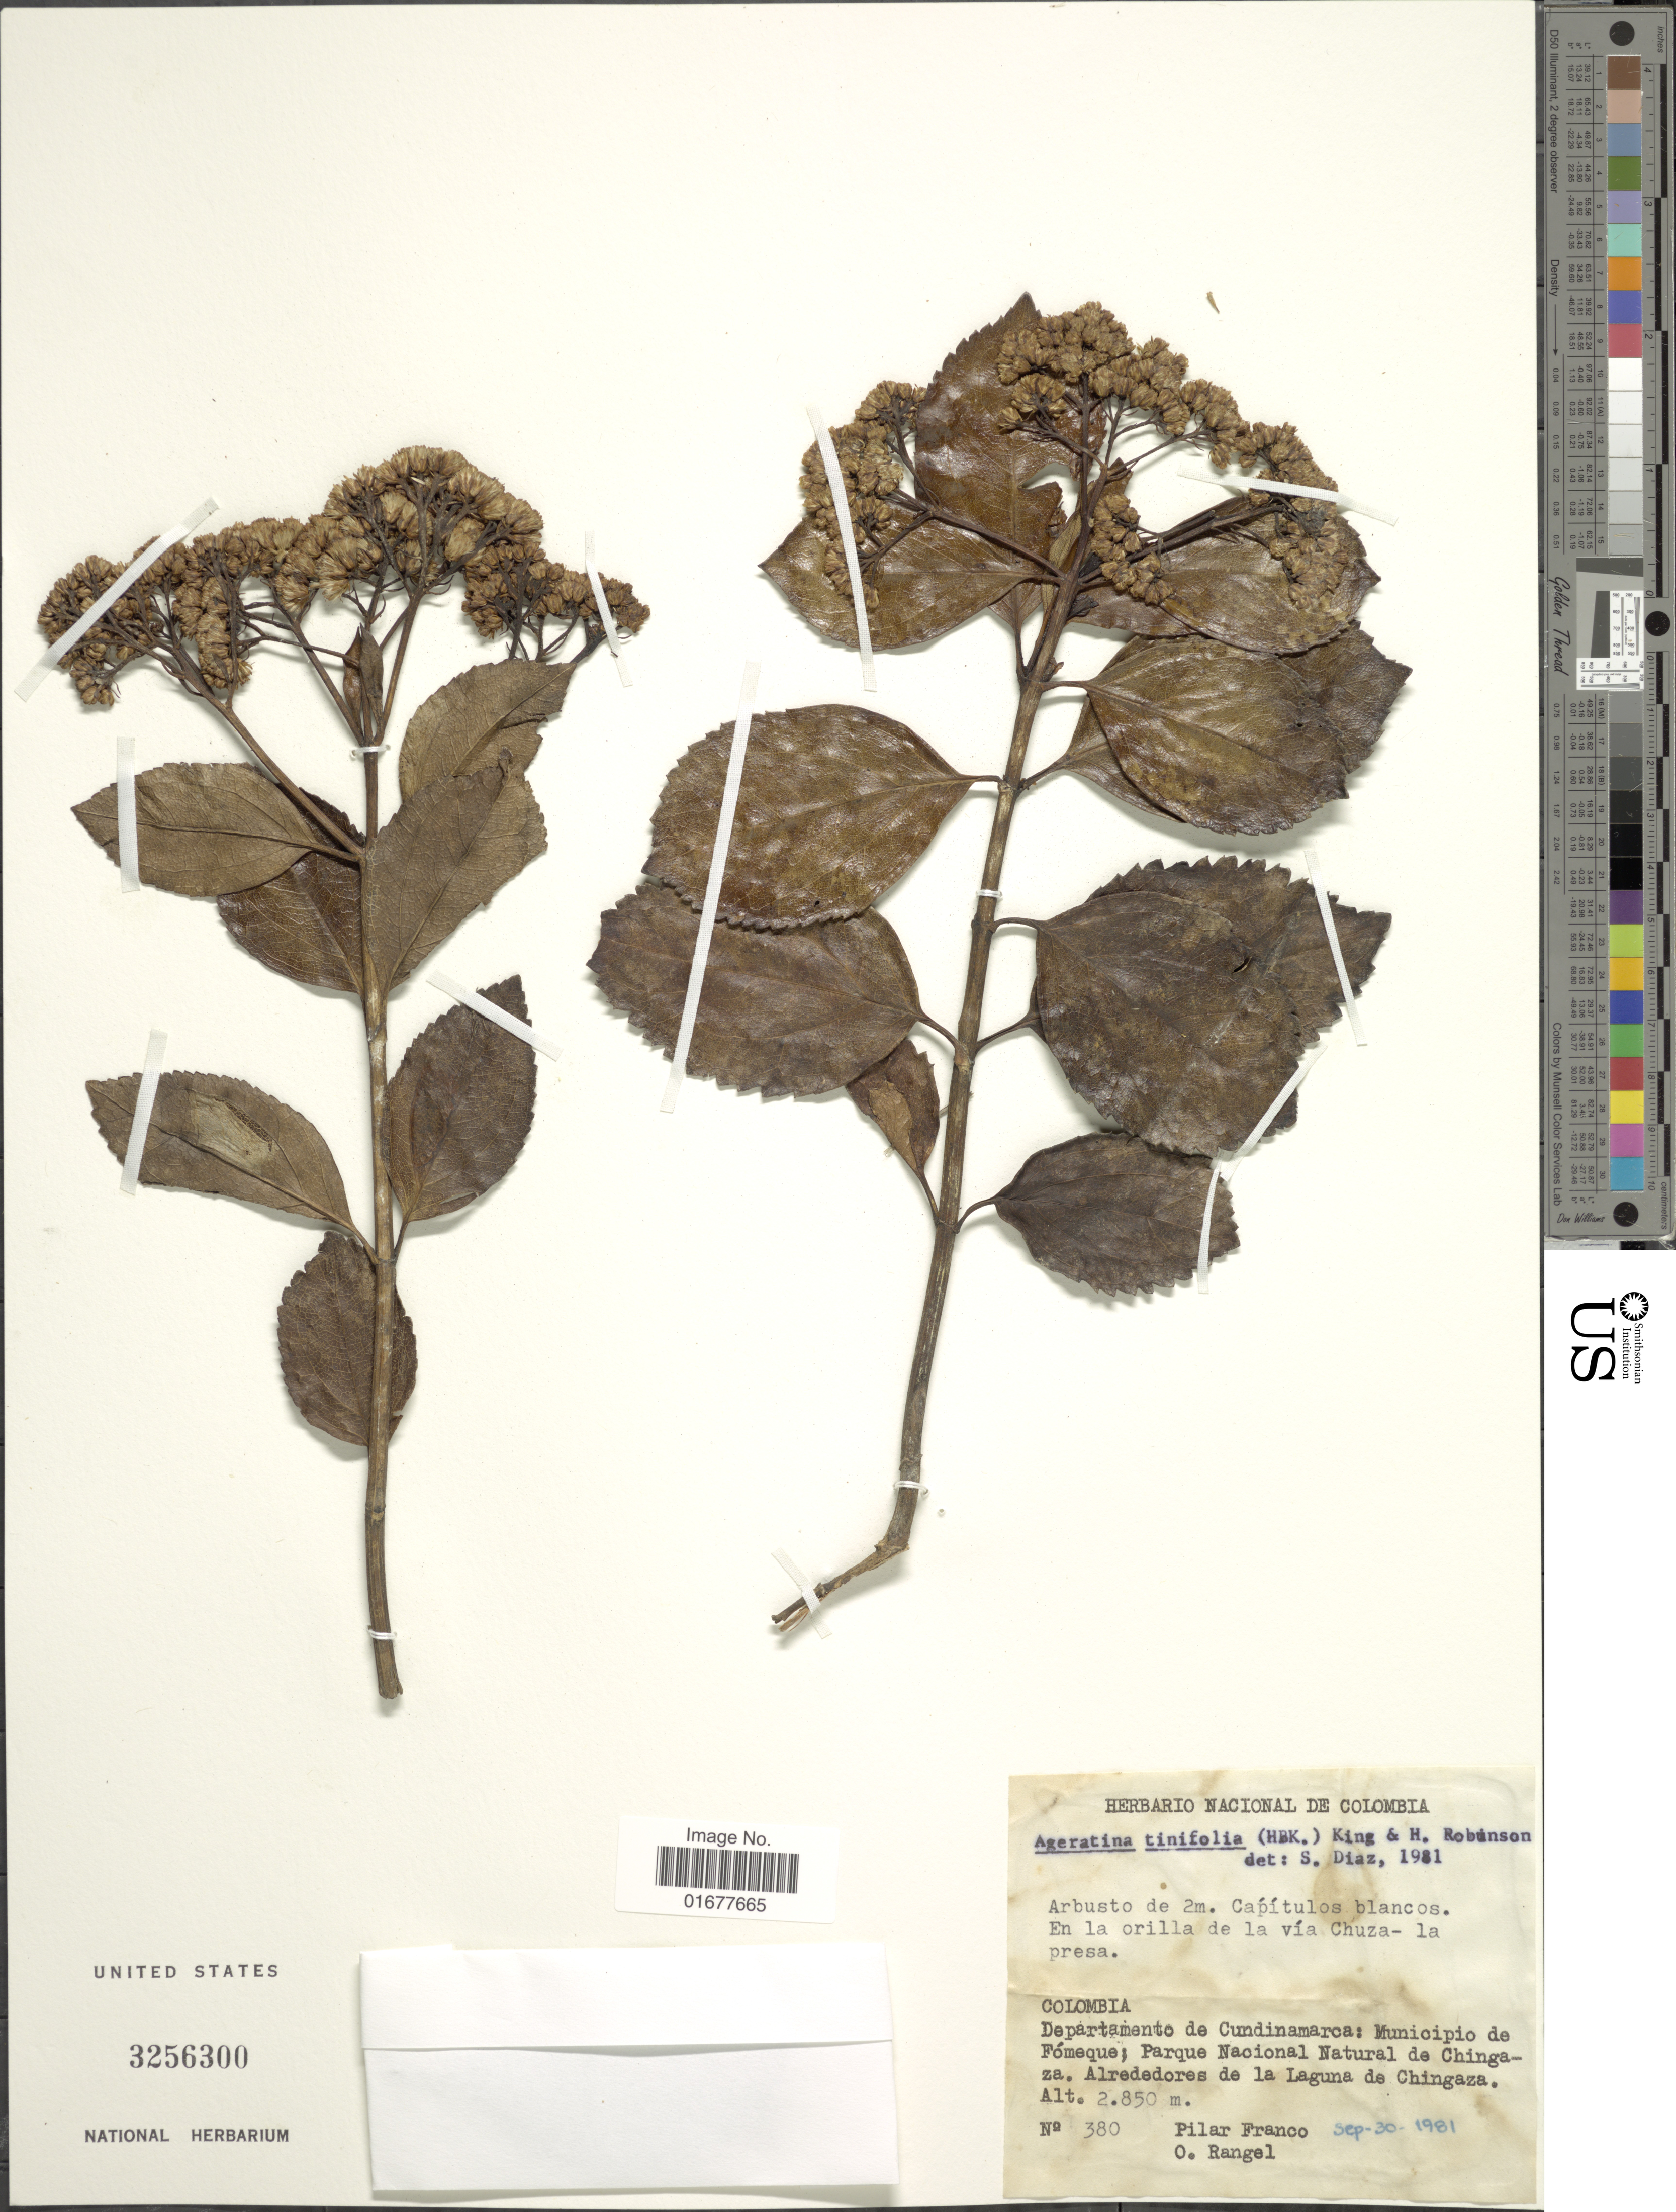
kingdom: Plantae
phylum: Tracheophyta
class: Magnoliopsida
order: Asterales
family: Asteraceae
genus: Ageratina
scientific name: Ageratina tinifolia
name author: (Kunth) R.M. King & H. Rob.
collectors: P. Franco Roselli & O. Rangel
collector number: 380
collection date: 1981-09-30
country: Colombia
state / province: Cundinamarca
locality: Municipio de Fomeque; Parque Nacional Natural de Chingaza, Alrededores de la Laguna de Chingaza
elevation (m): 2850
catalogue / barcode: US 3256300